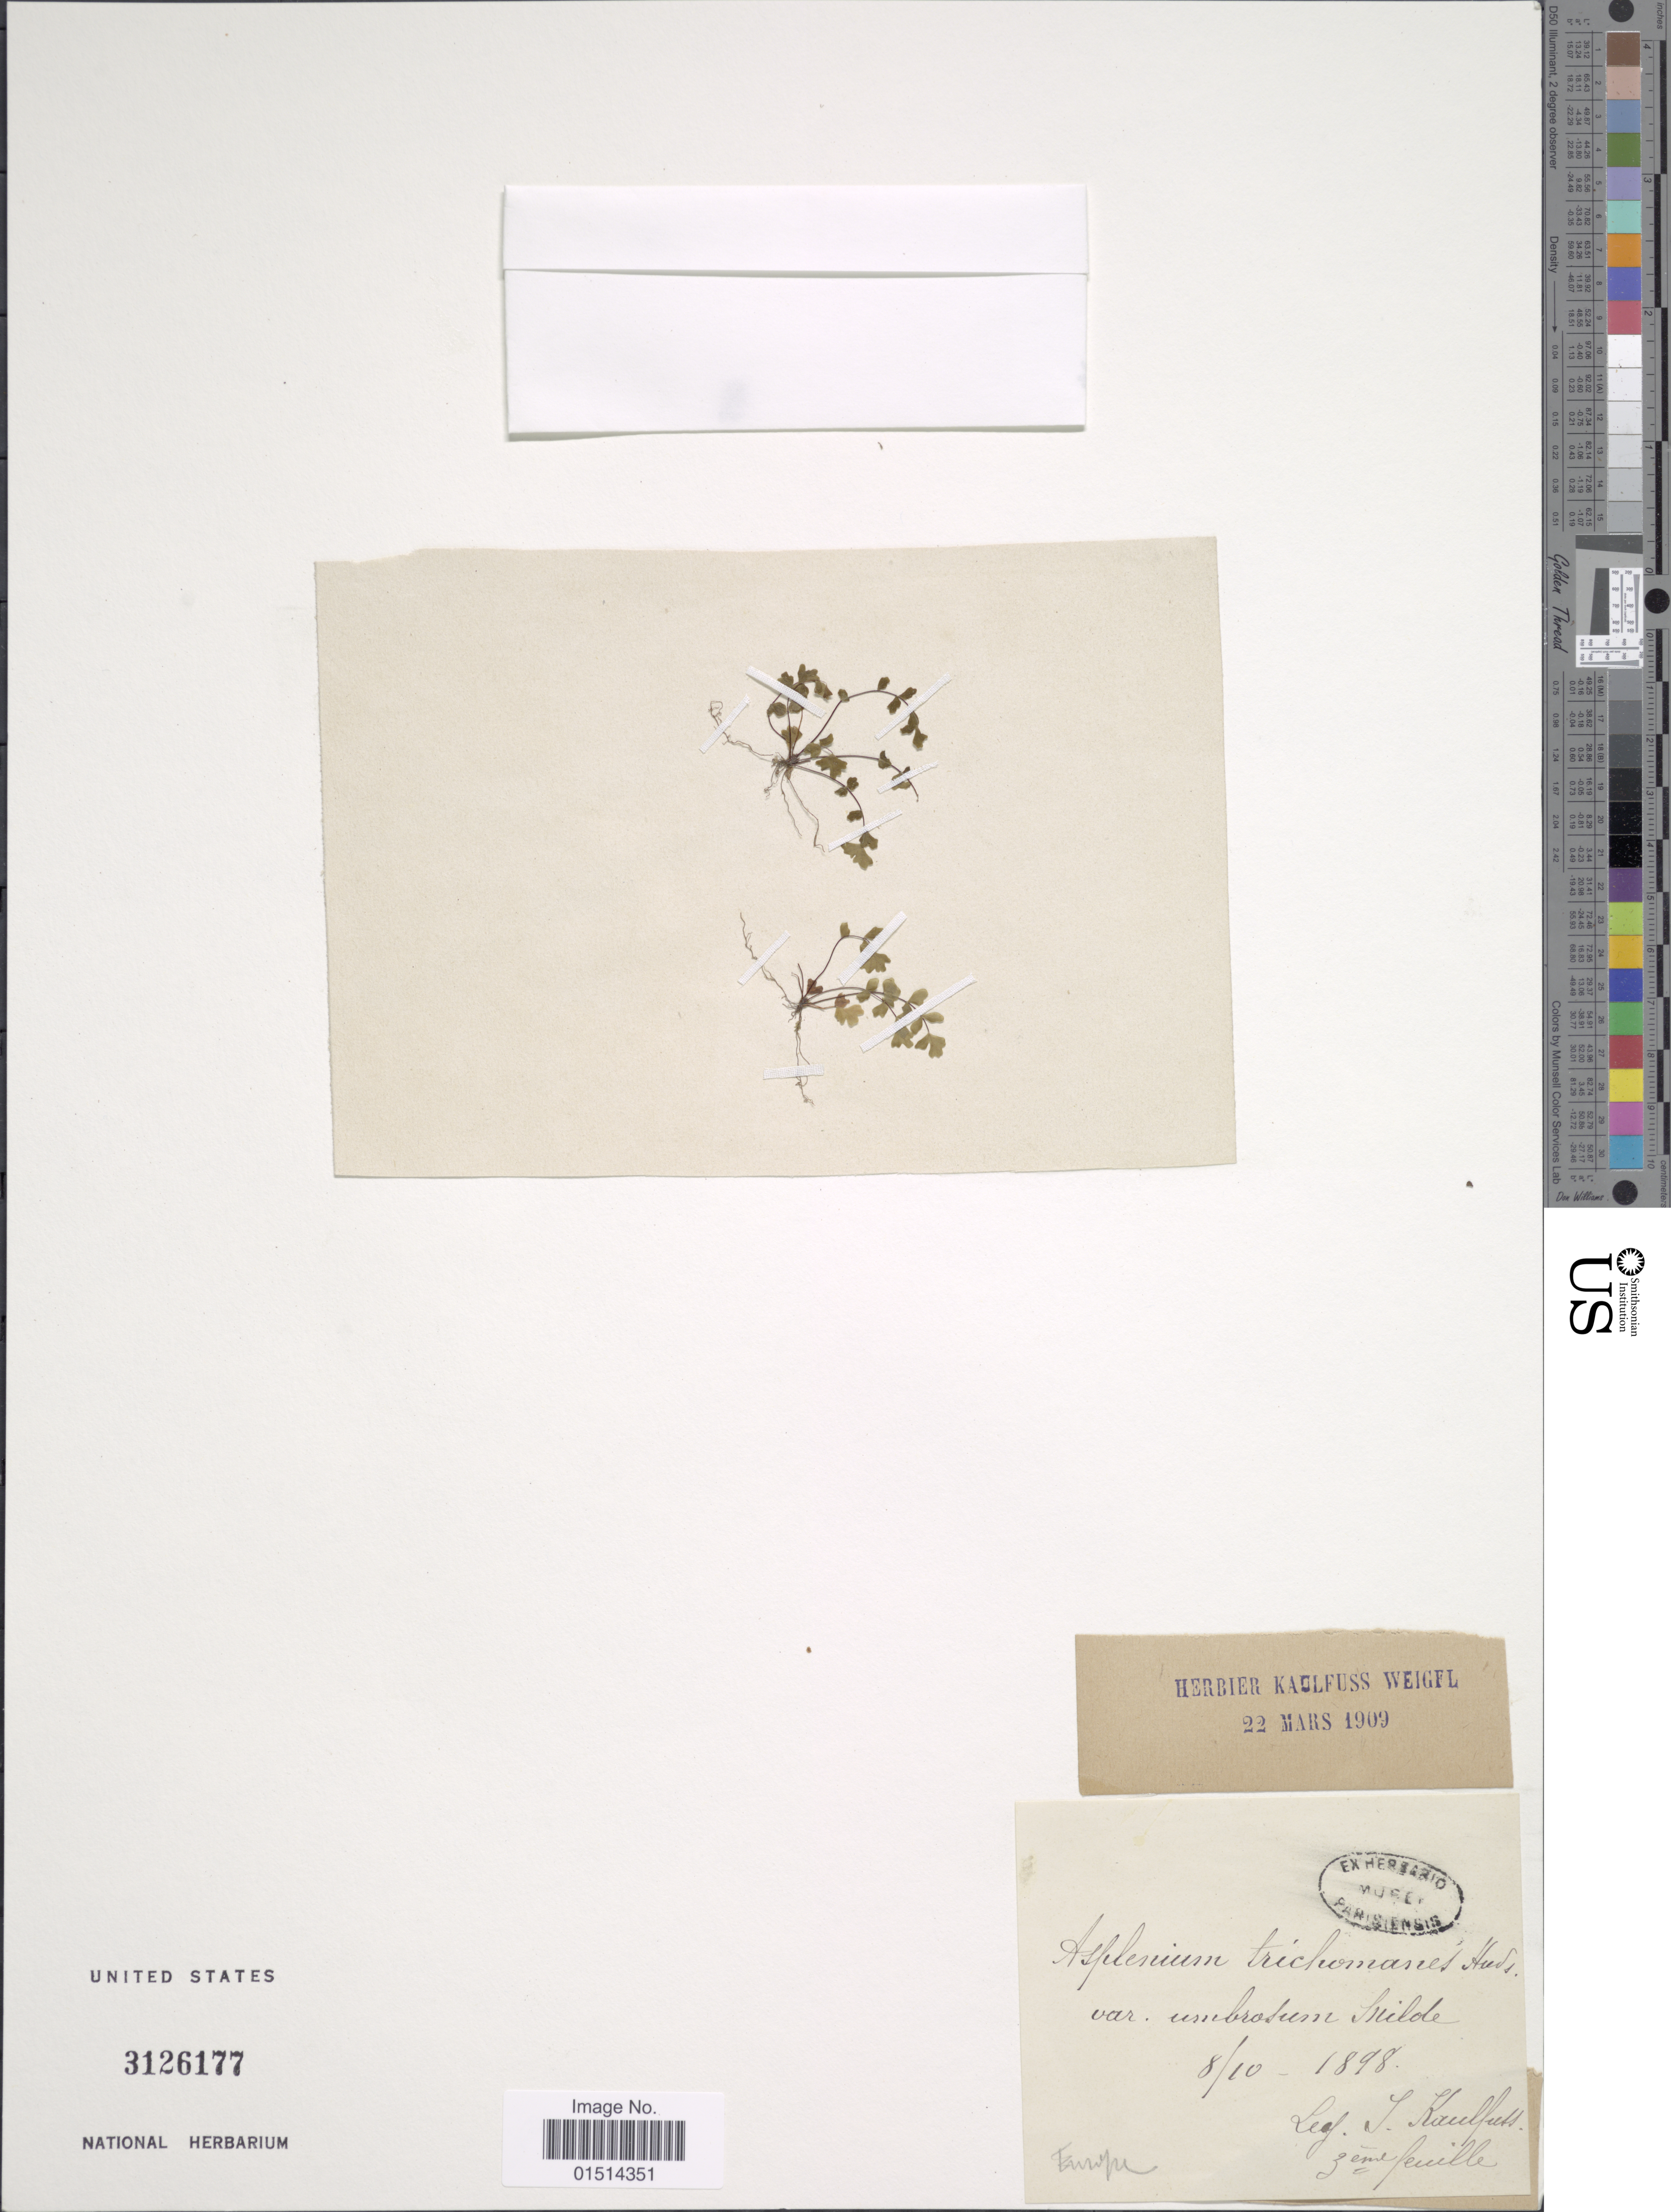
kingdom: Plantae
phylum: Tracheophyta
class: Polypodiopsida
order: Polypodiales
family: Aspleniaceae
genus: Asplenium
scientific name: Asplenium trichomanes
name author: L.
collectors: J. S. Kaulfuss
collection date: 1898-10-08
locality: Usnbratum Inilole [interpreted]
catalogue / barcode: US 3126177